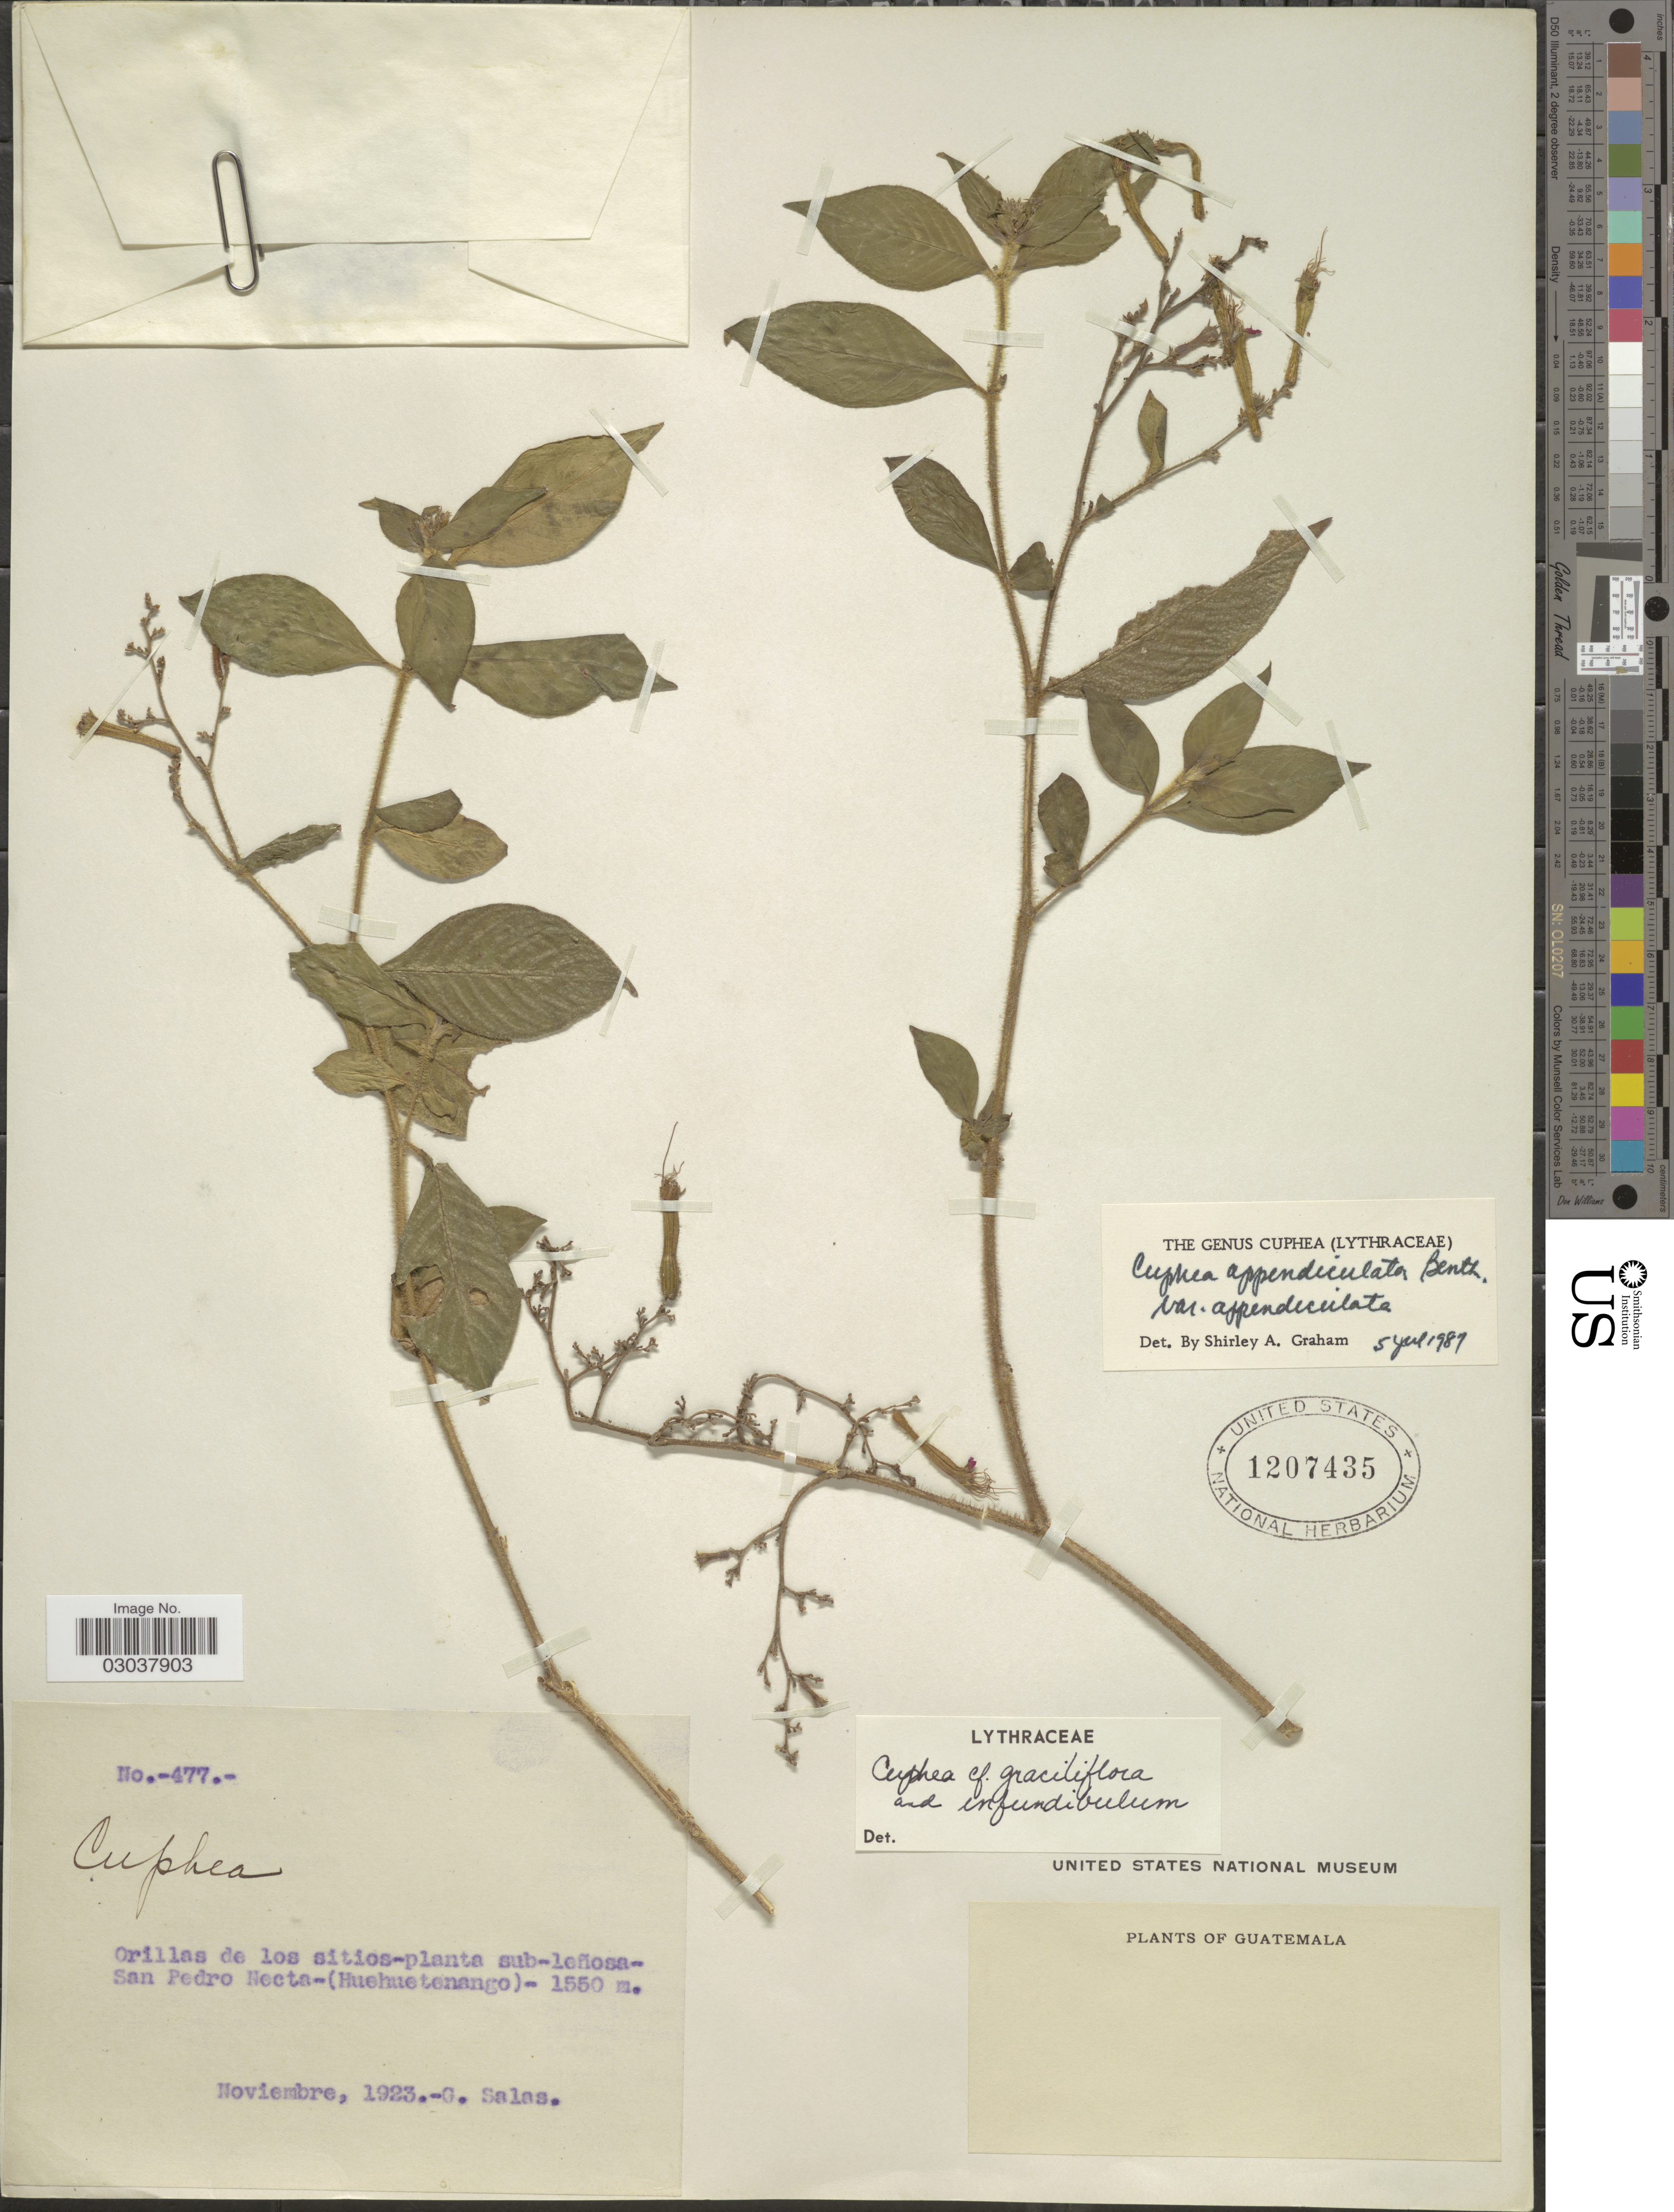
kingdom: Plantae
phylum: Tracheophyta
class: Magnoliopsida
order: Myrtales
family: Lythraceae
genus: Cuphea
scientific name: Cuphea appendiculata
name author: Benth.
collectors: G. Salas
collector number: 477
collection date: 1923-11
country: Guatemala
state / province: Huehuetenango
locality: Orillas de los sitios-planta sub-leñosa-San Pedro Necta.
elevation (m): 1550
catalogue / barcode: US 1207435